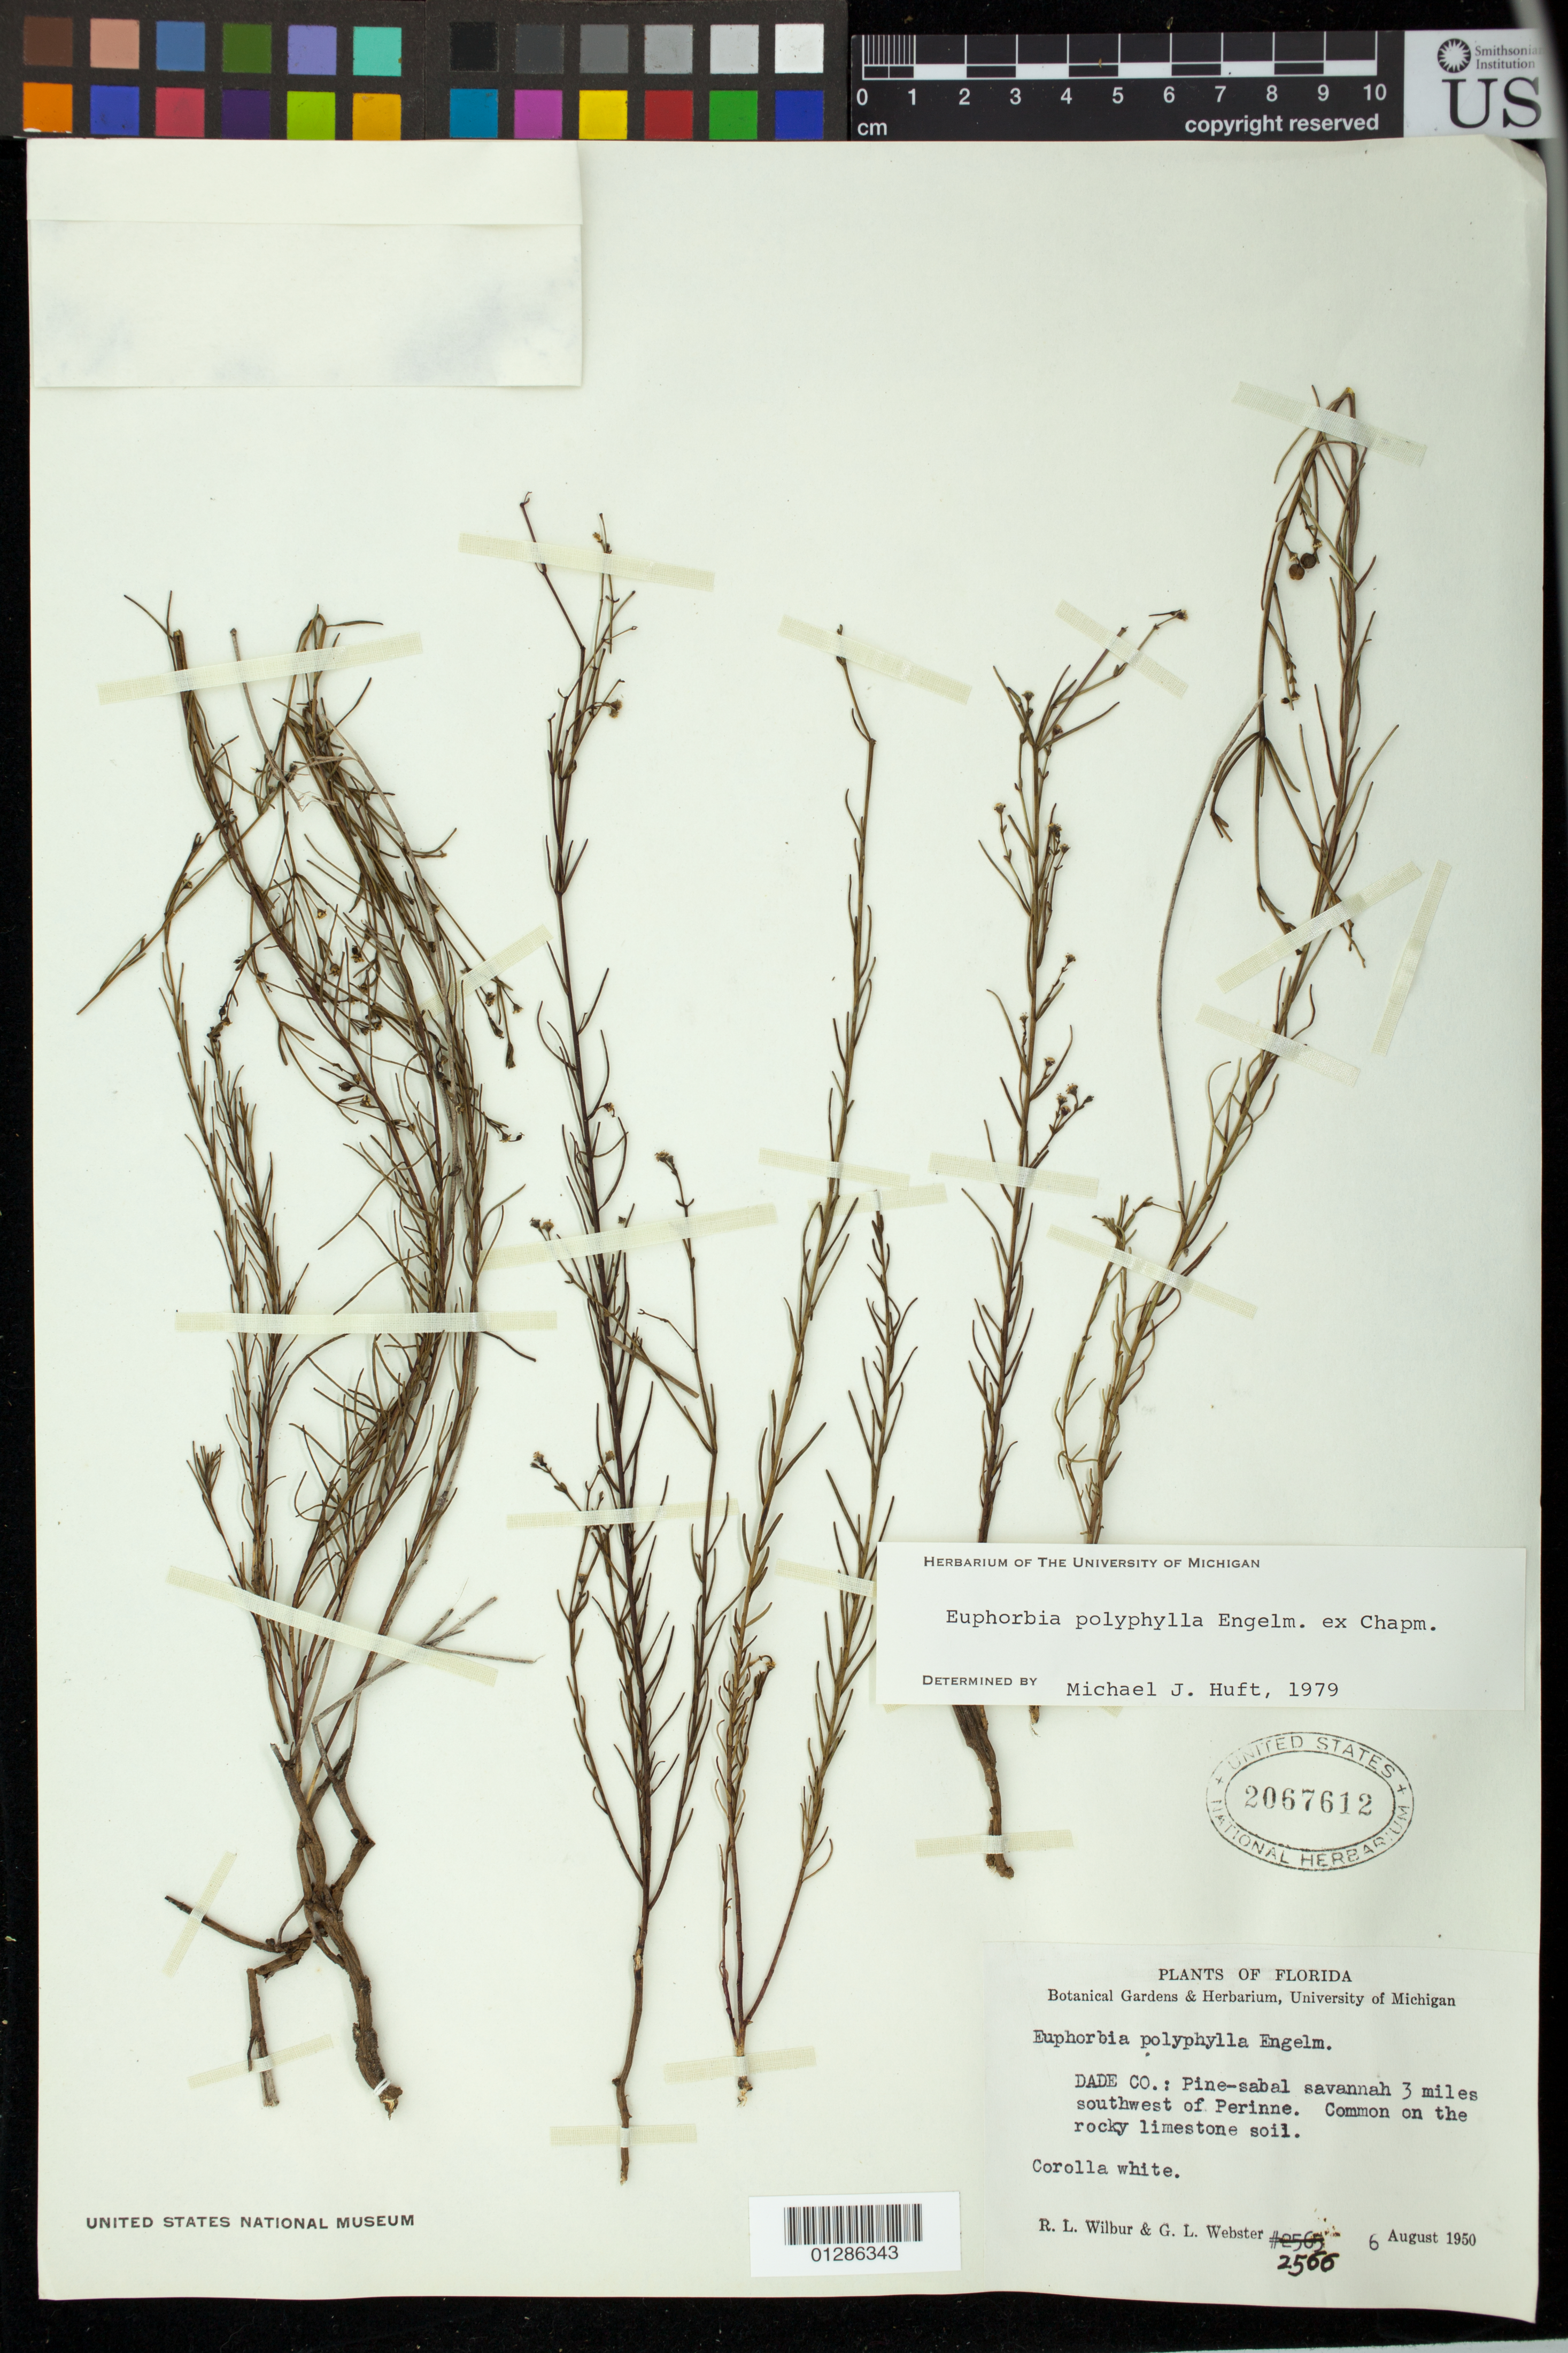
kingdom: Plantae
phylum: Tracheophyta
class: Magnoliopsida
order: Malpighiales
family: Euphorbiaceae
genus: Euphorbia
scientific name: Euphorbia polyphylla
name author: Engelm. ex Holz.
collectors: R. L. Wilbur & G. L. Webster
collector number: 2566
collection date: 1950-08-06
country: United States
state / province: Florida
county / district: Miami-Dade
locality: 3 miles southwest of Perinne [Perrine]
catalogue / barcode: US 2067612